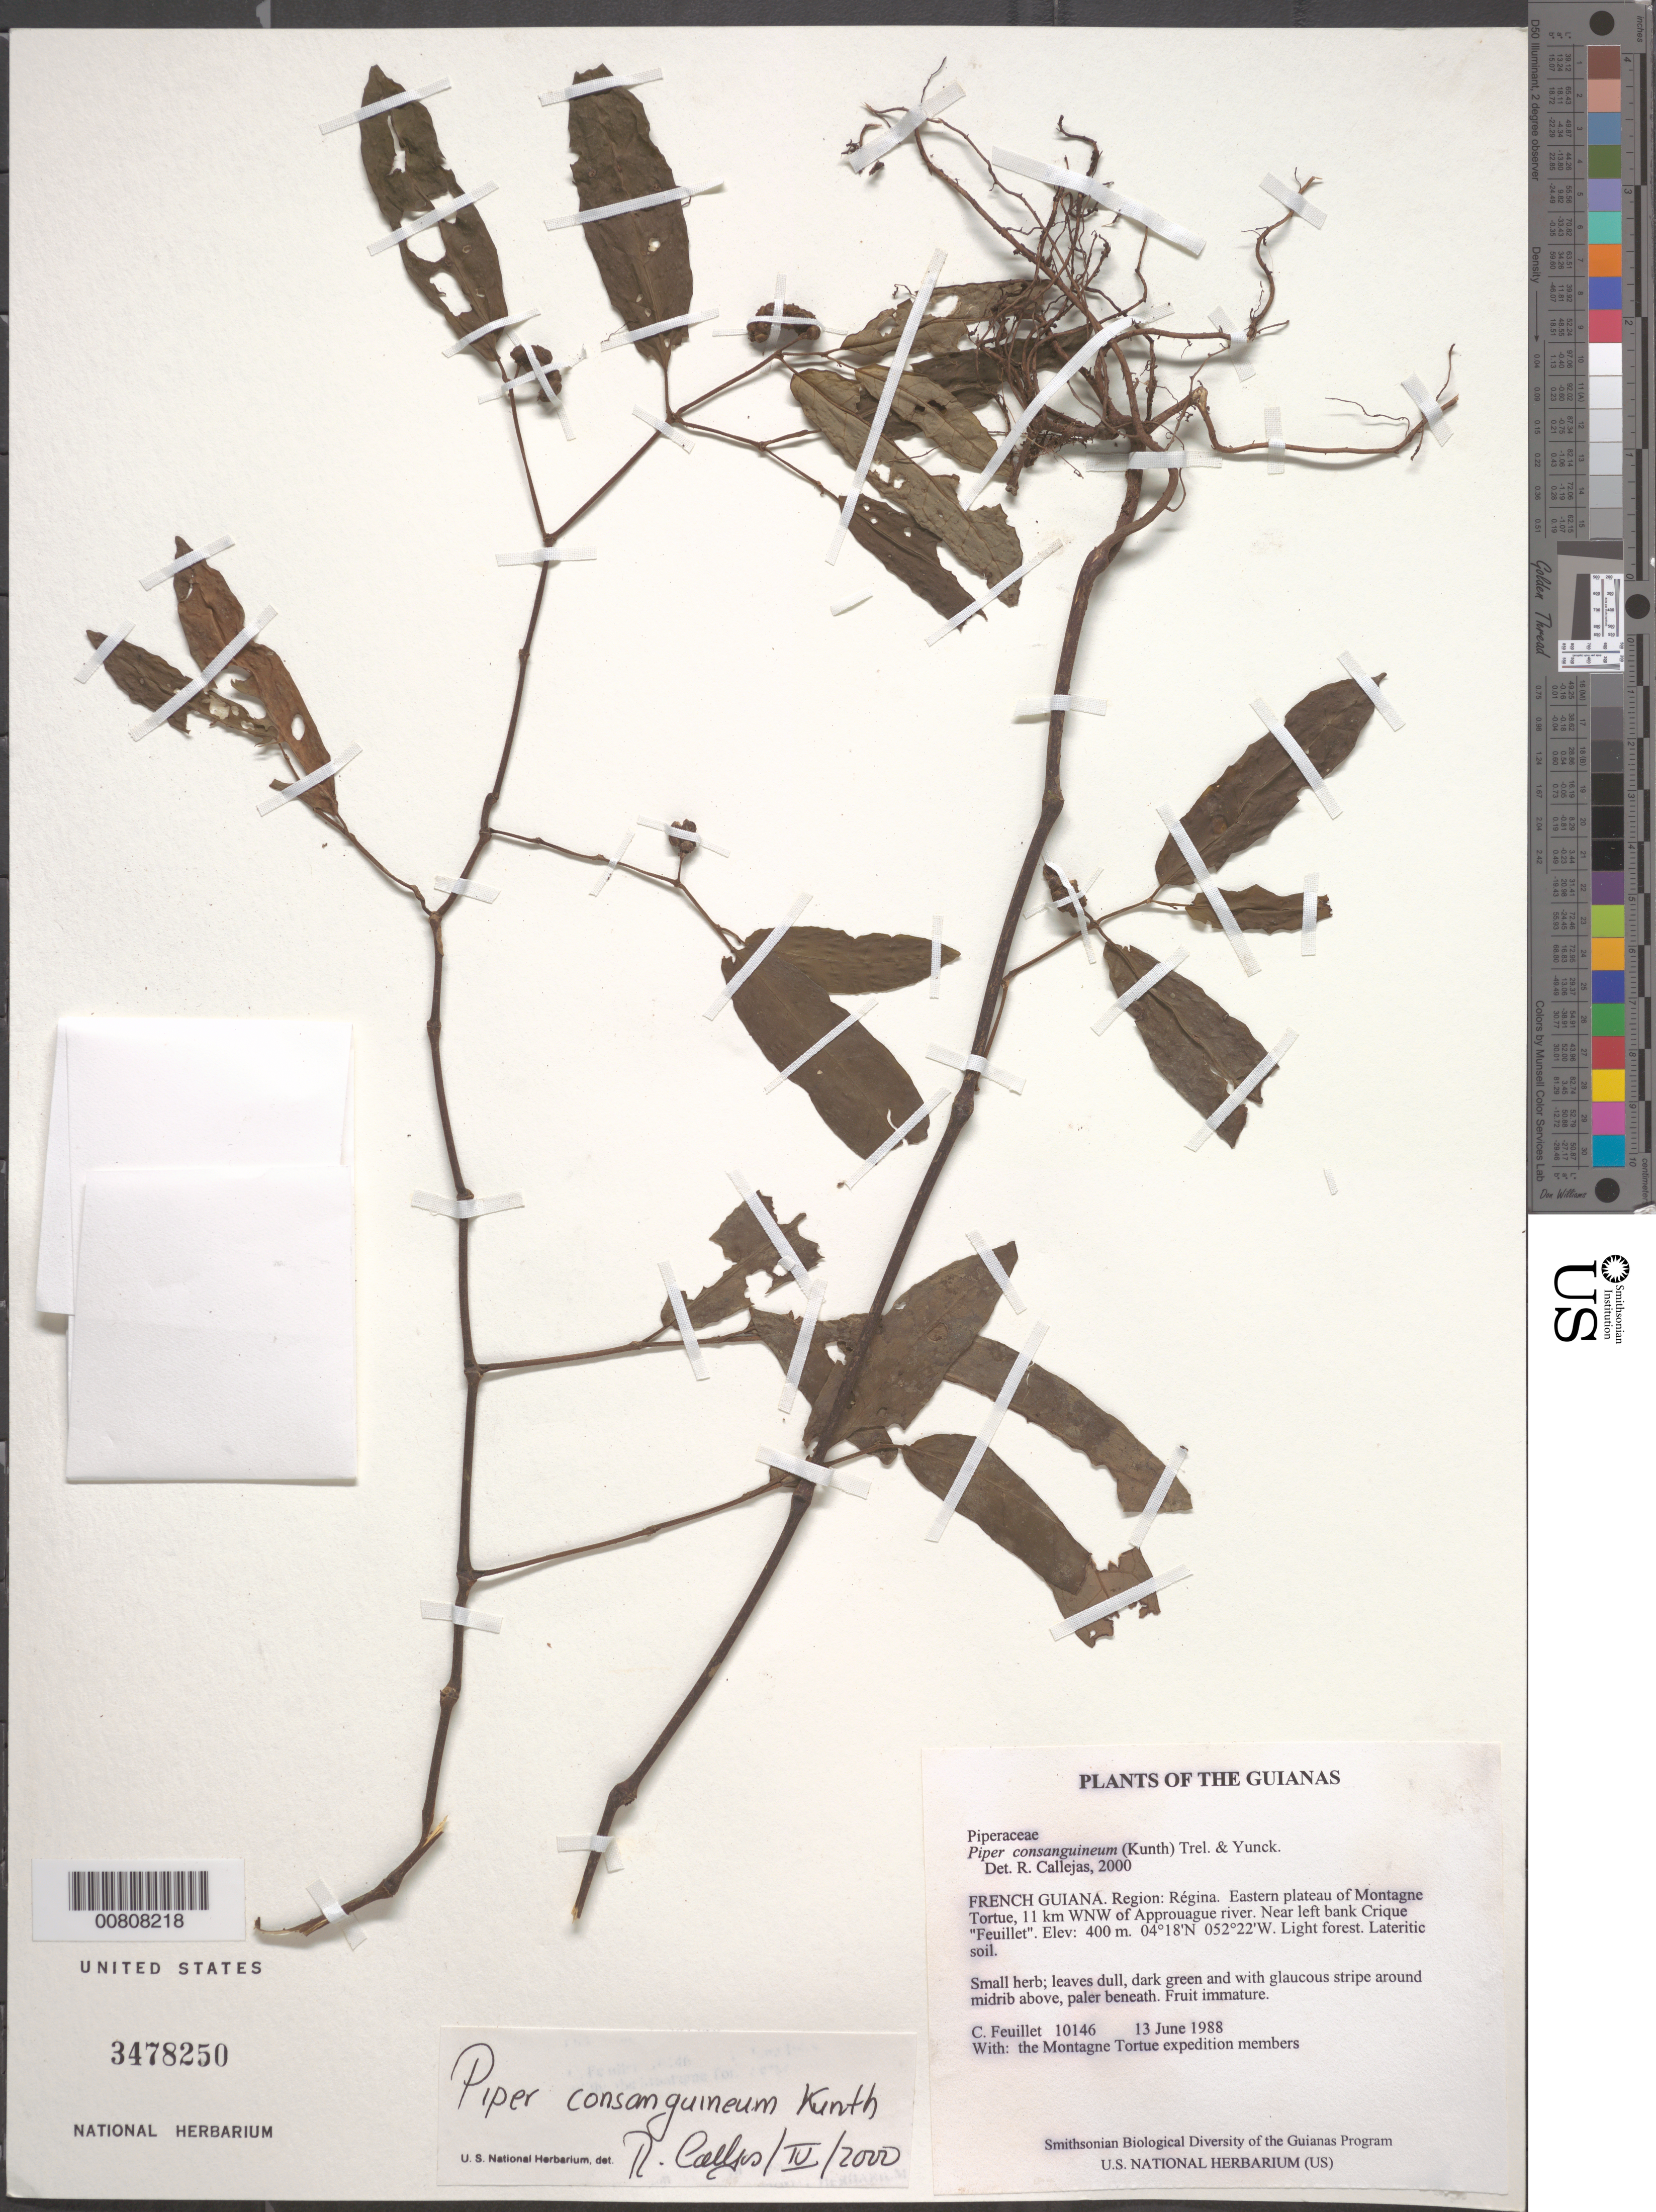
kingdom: Plantae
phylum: Tracheophyta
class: Magnoliopsida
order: Piperales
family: Piperaceae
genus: Piper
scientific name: Piper consanguineum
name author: Kunth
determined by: Görts-van Rijn, A. R.; Christenhusz, M. J.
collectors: C. Feuillet & Montagne Torte Exped. members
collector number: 10146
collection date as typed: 13 June 1988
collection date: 1988-06-13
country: French Guiana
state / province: Cayenne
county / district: Regina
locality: Eastern plateau of Montagne Tortue, 11 km WNW of Approuague river. Near left bank Crique "Feuillet"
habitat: Light forest. Lateritic soil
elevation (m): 400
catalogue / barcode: US 3478250